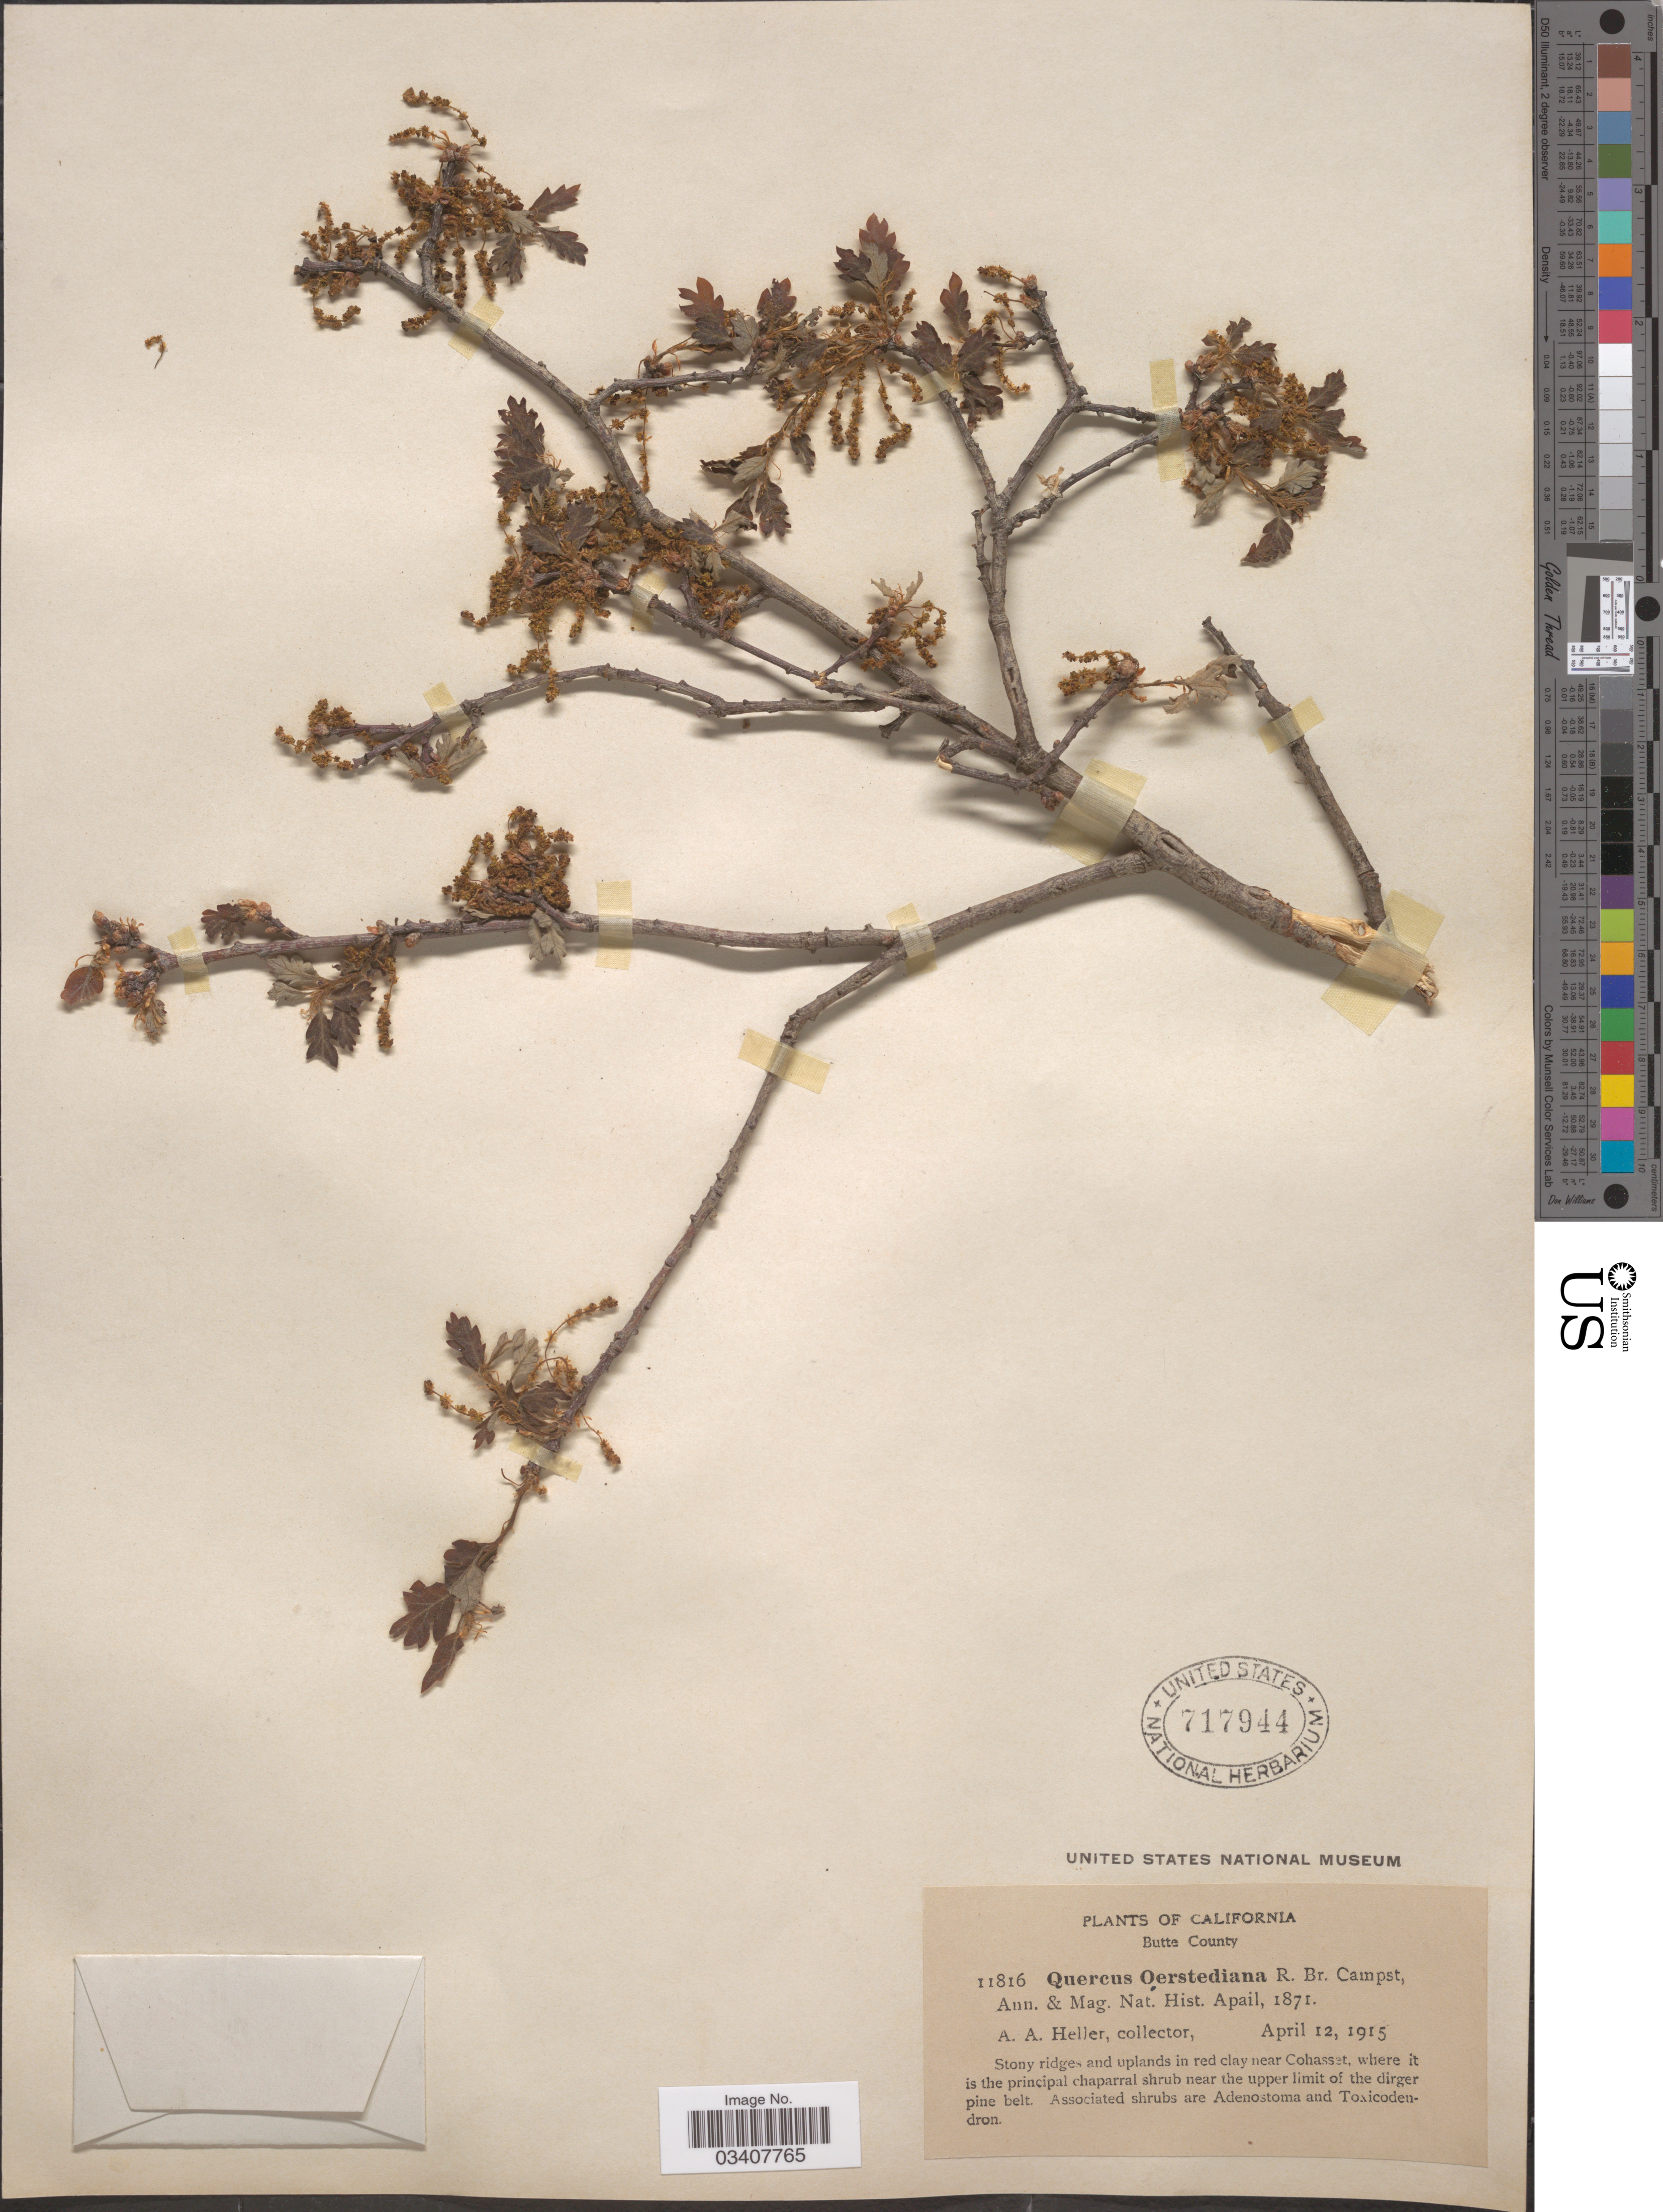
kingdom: Plantae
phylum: Tracheophyta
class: Magnoliopsida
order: Fagales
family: Fagaceae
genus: Quercus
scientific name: Quercus oerstediana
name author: R. Br.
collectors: A. A. Heller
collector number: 11816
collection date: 1915-04-12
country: United States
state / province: California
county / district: Butte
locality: Butte County. Stony ridges and uplands in red clay near Cohasset.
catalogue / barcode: US 717944